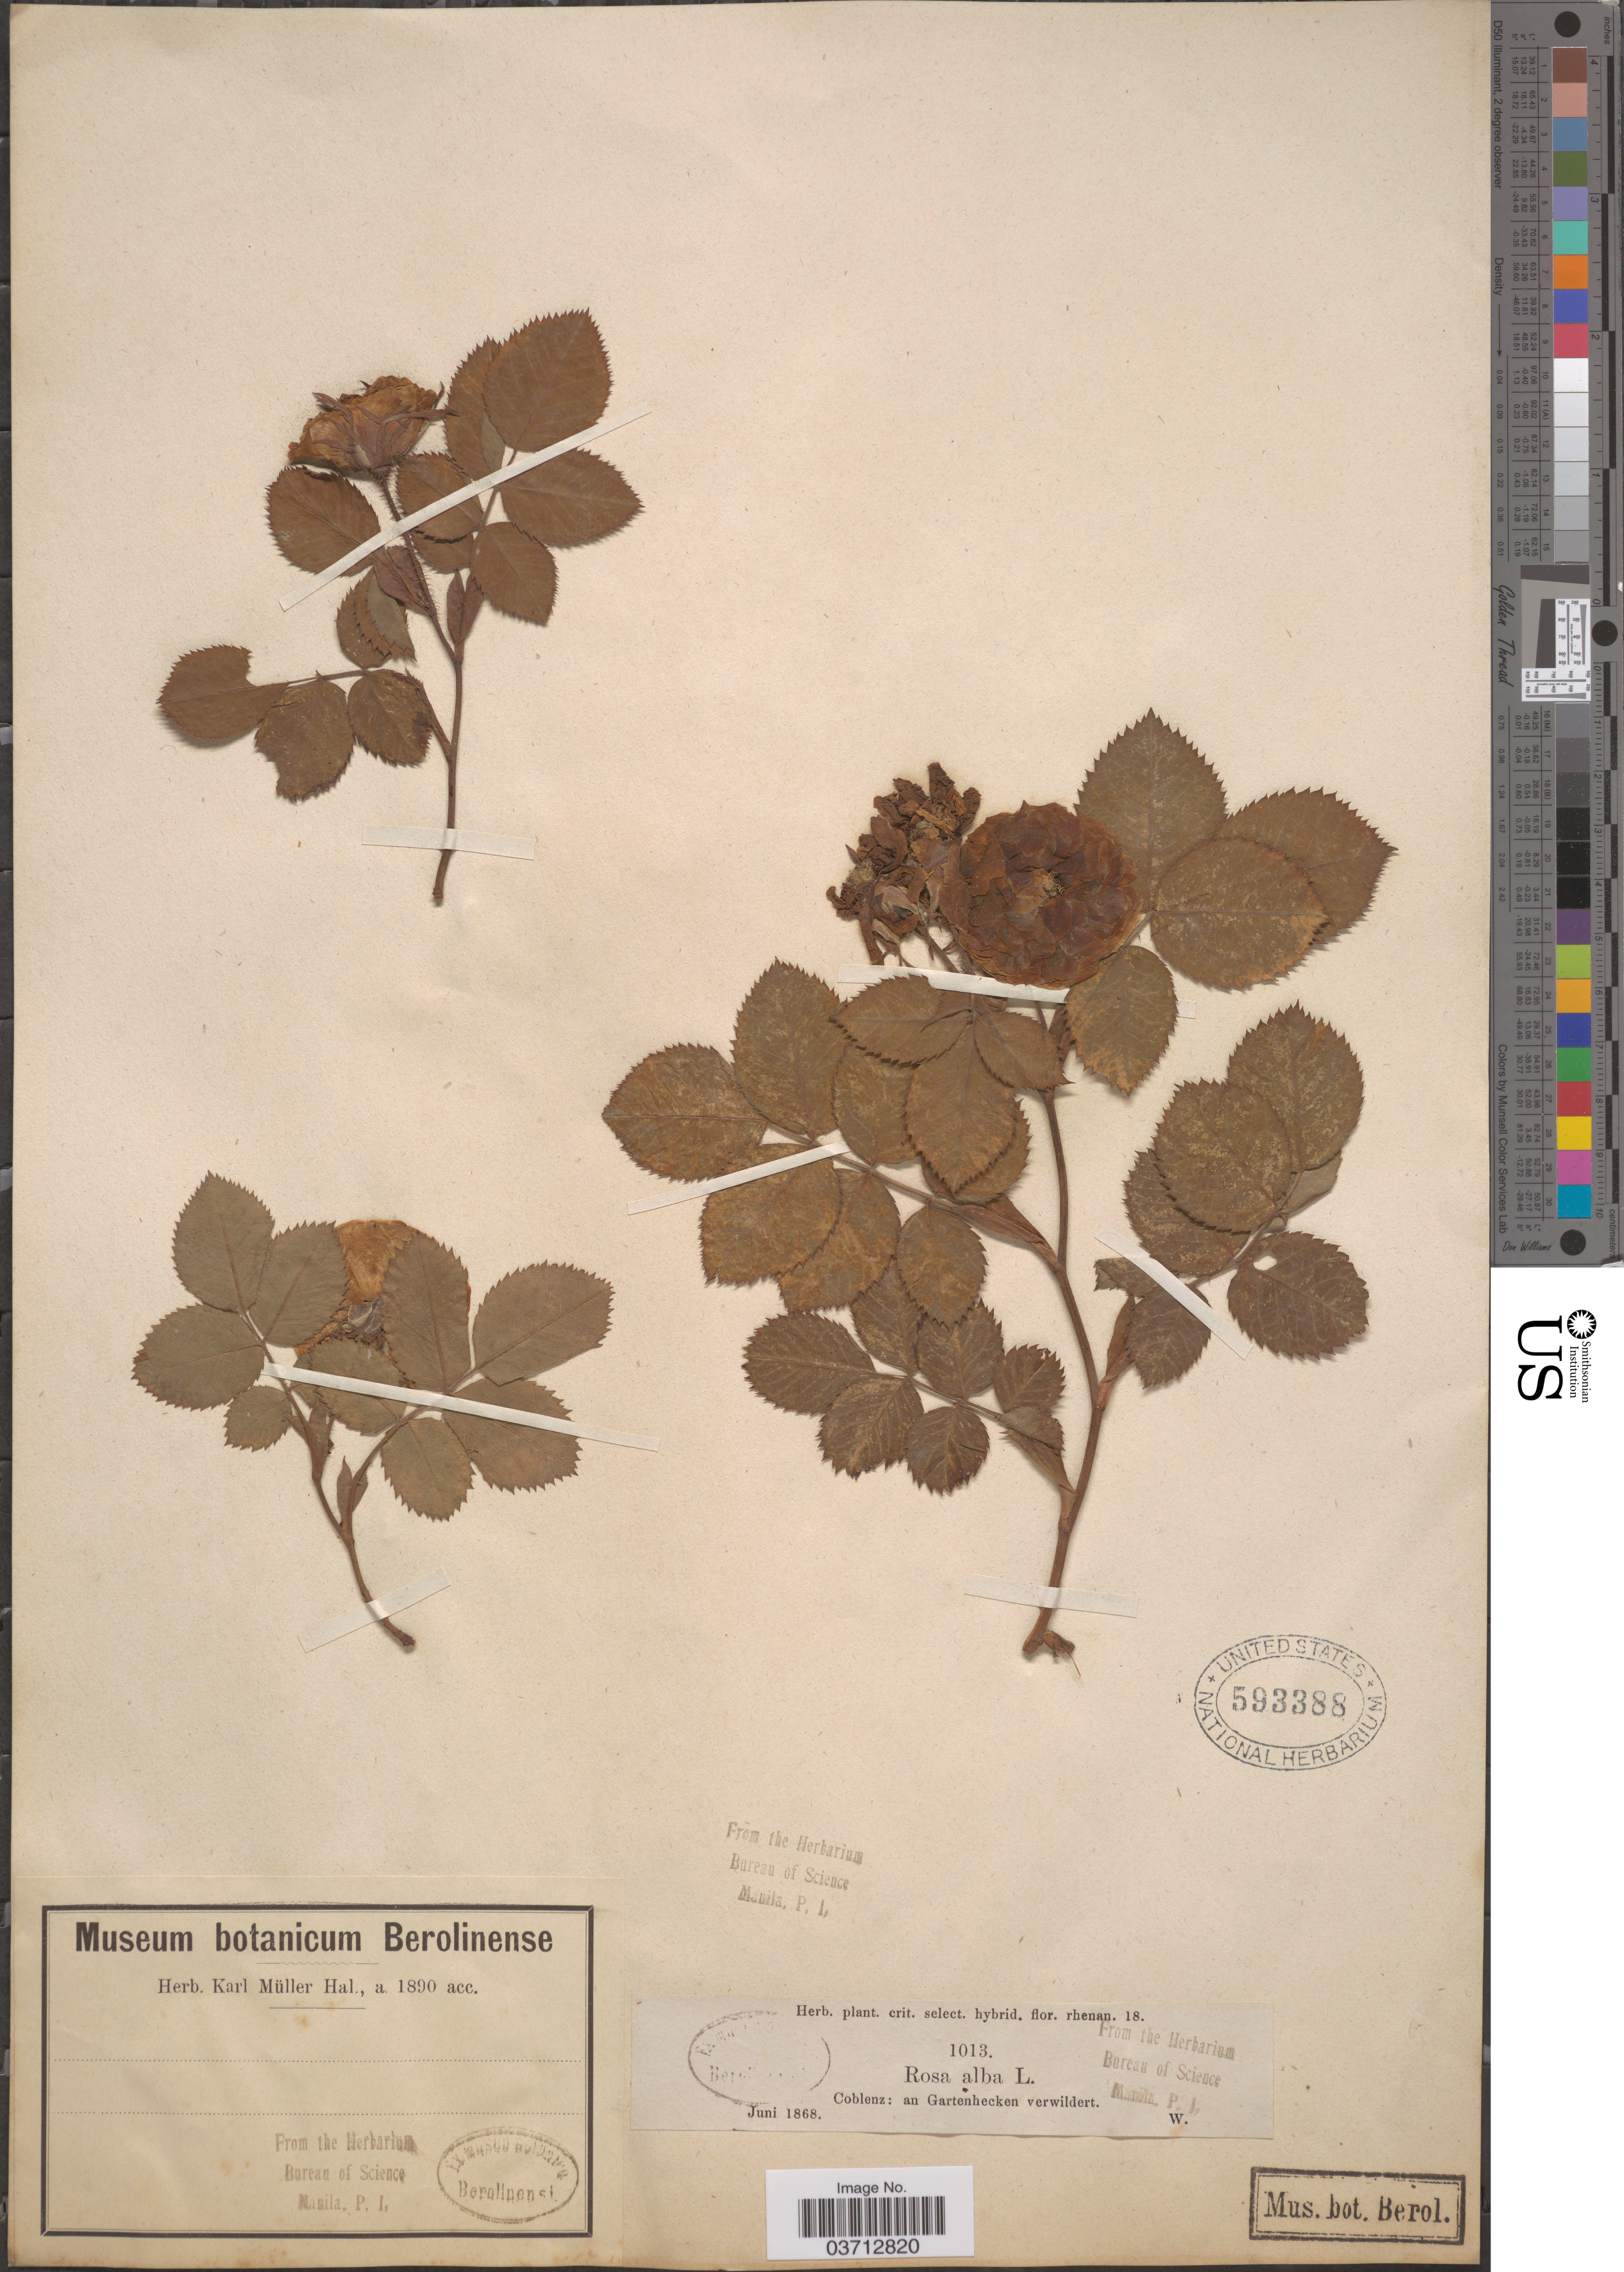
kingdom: Plantae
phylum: Tracheophyta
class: Magnoliopsida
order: Rosales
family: Rosaceae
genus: Rosa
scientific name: Rosa alba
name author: L.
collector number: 1013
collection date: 1868-06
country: Germany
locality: Coblenz: an Gartenhecken verwildert.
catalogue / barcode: US 593388